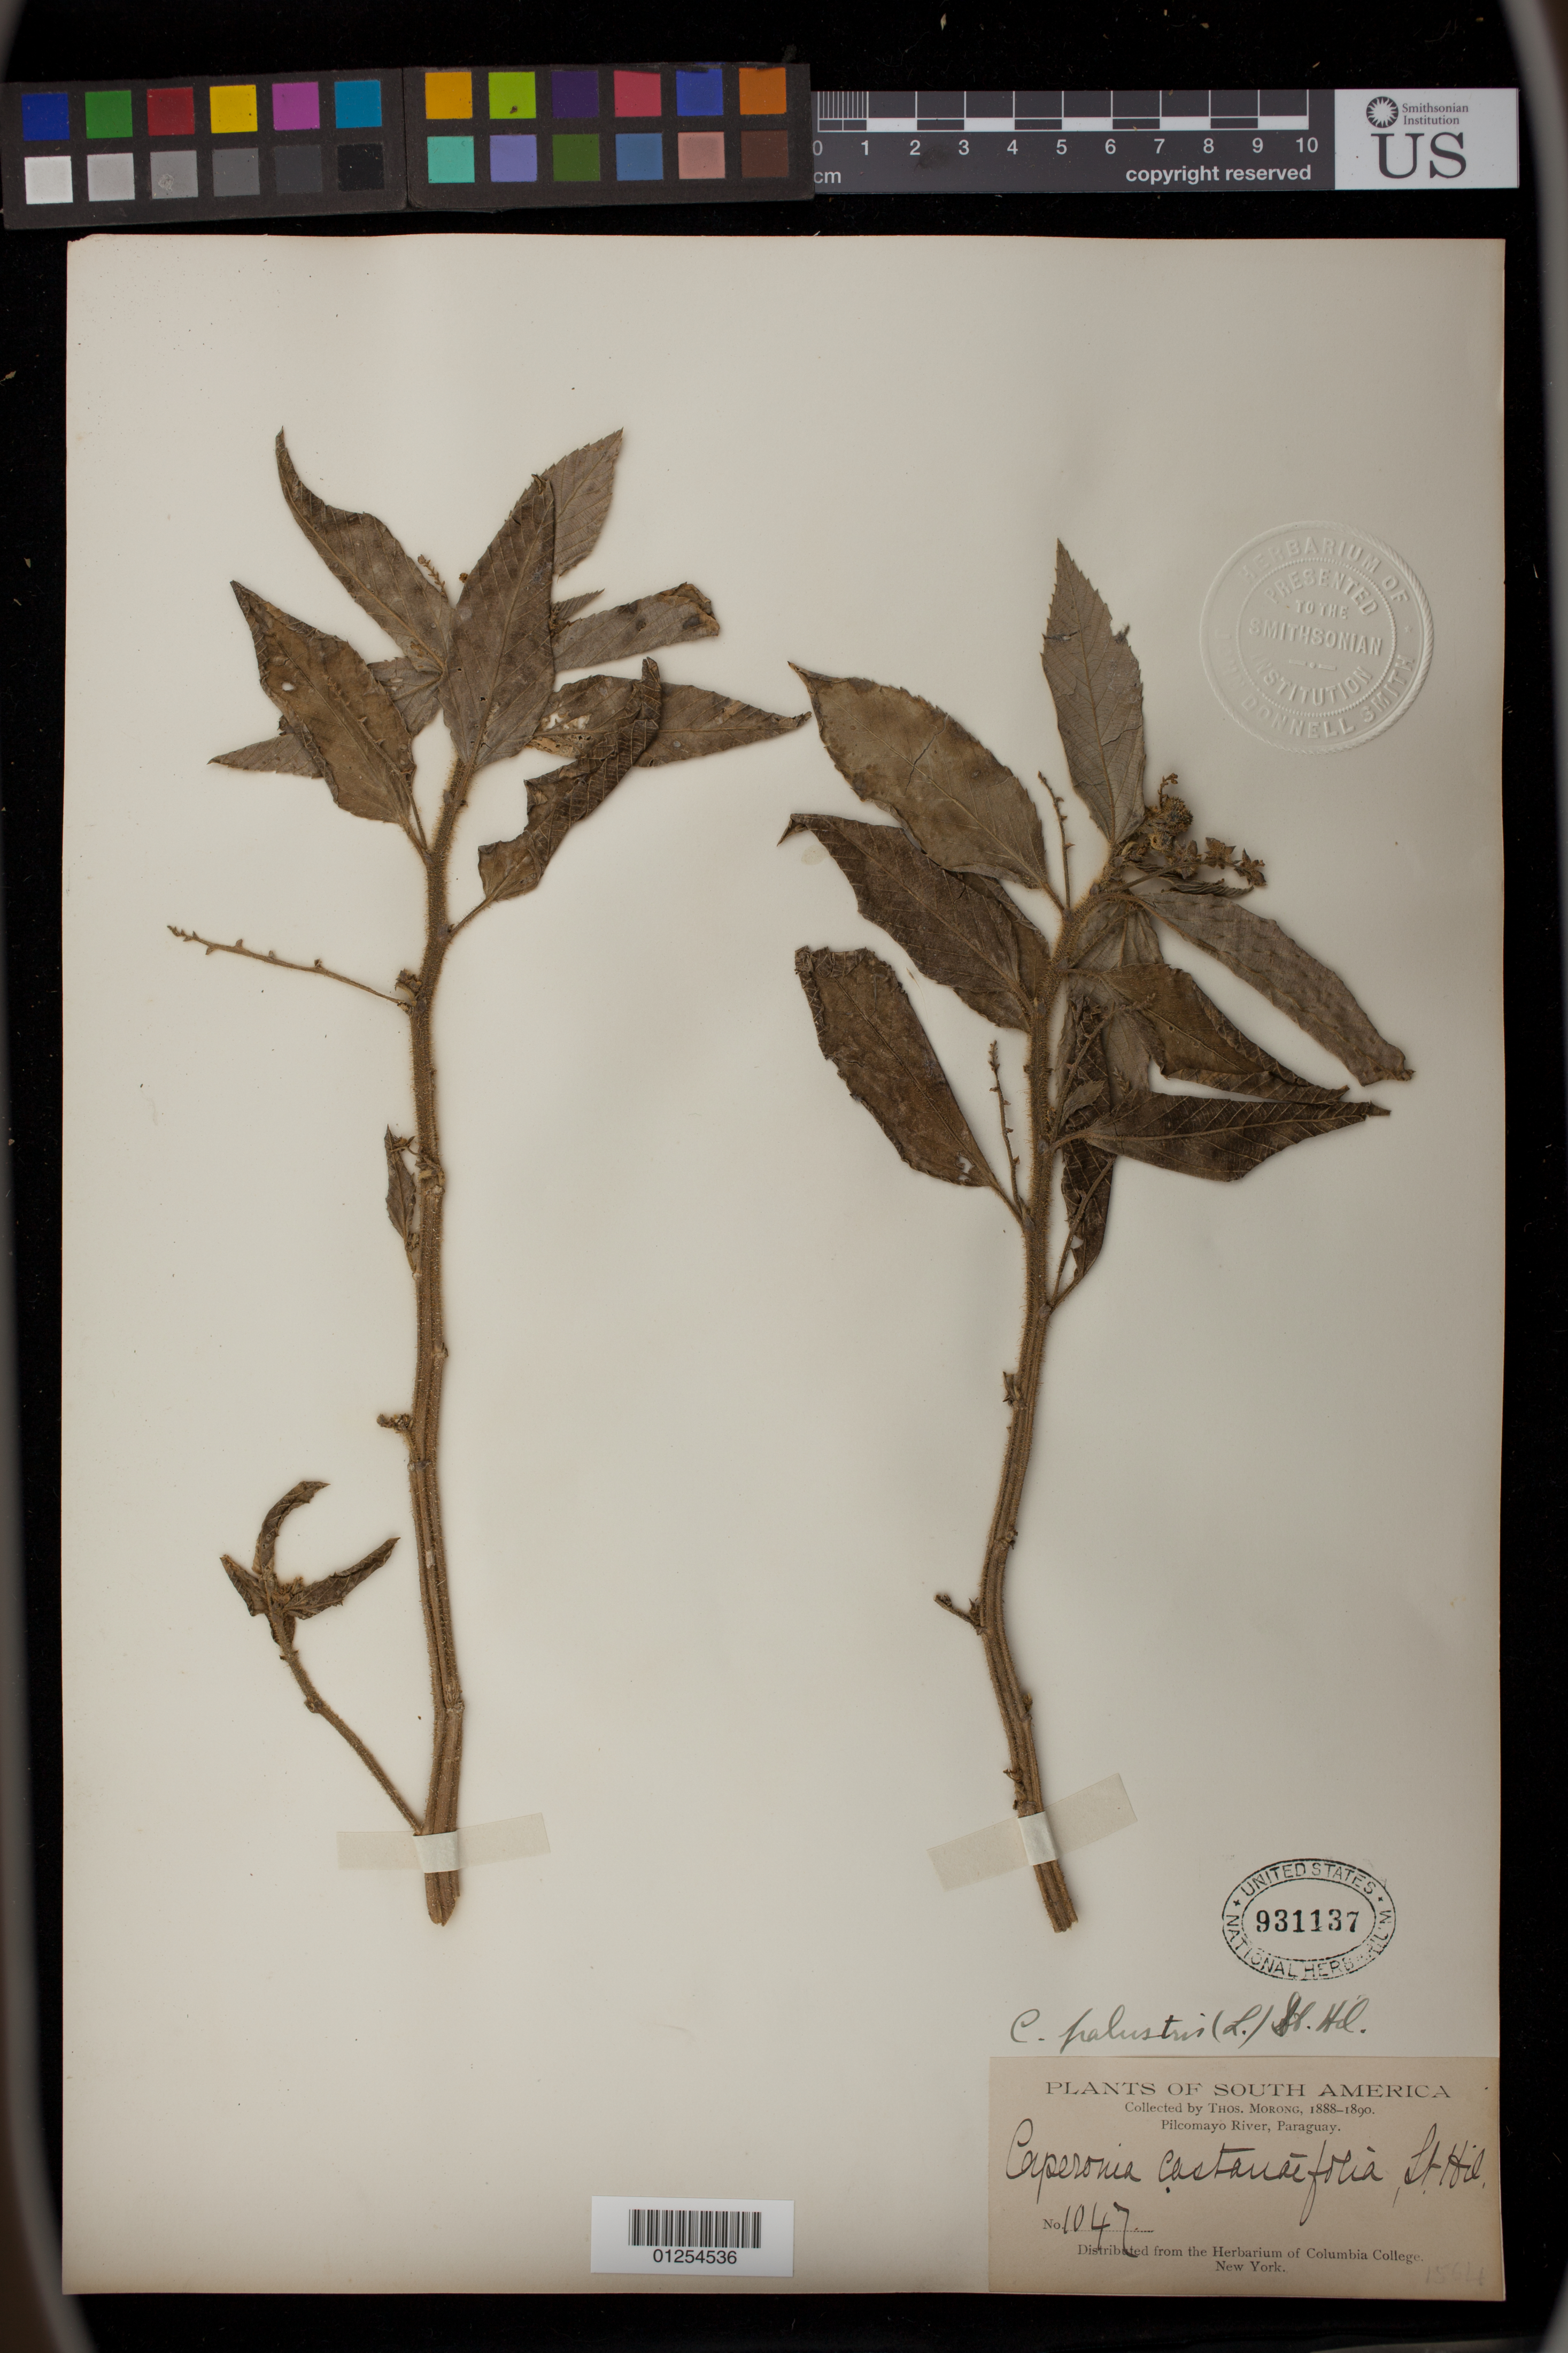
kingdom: Plantae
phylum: Tracheophyta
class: Magnoliopsida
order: Malpighiales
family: Euphorbiaceae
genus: Caperonia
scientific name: Caperonia palustris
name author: (L.) A. St.-Hil.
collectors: T. Morong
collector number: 1047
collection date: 1888/1890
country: Paraguay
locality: Pilcomayo River.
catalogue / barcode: US 931137